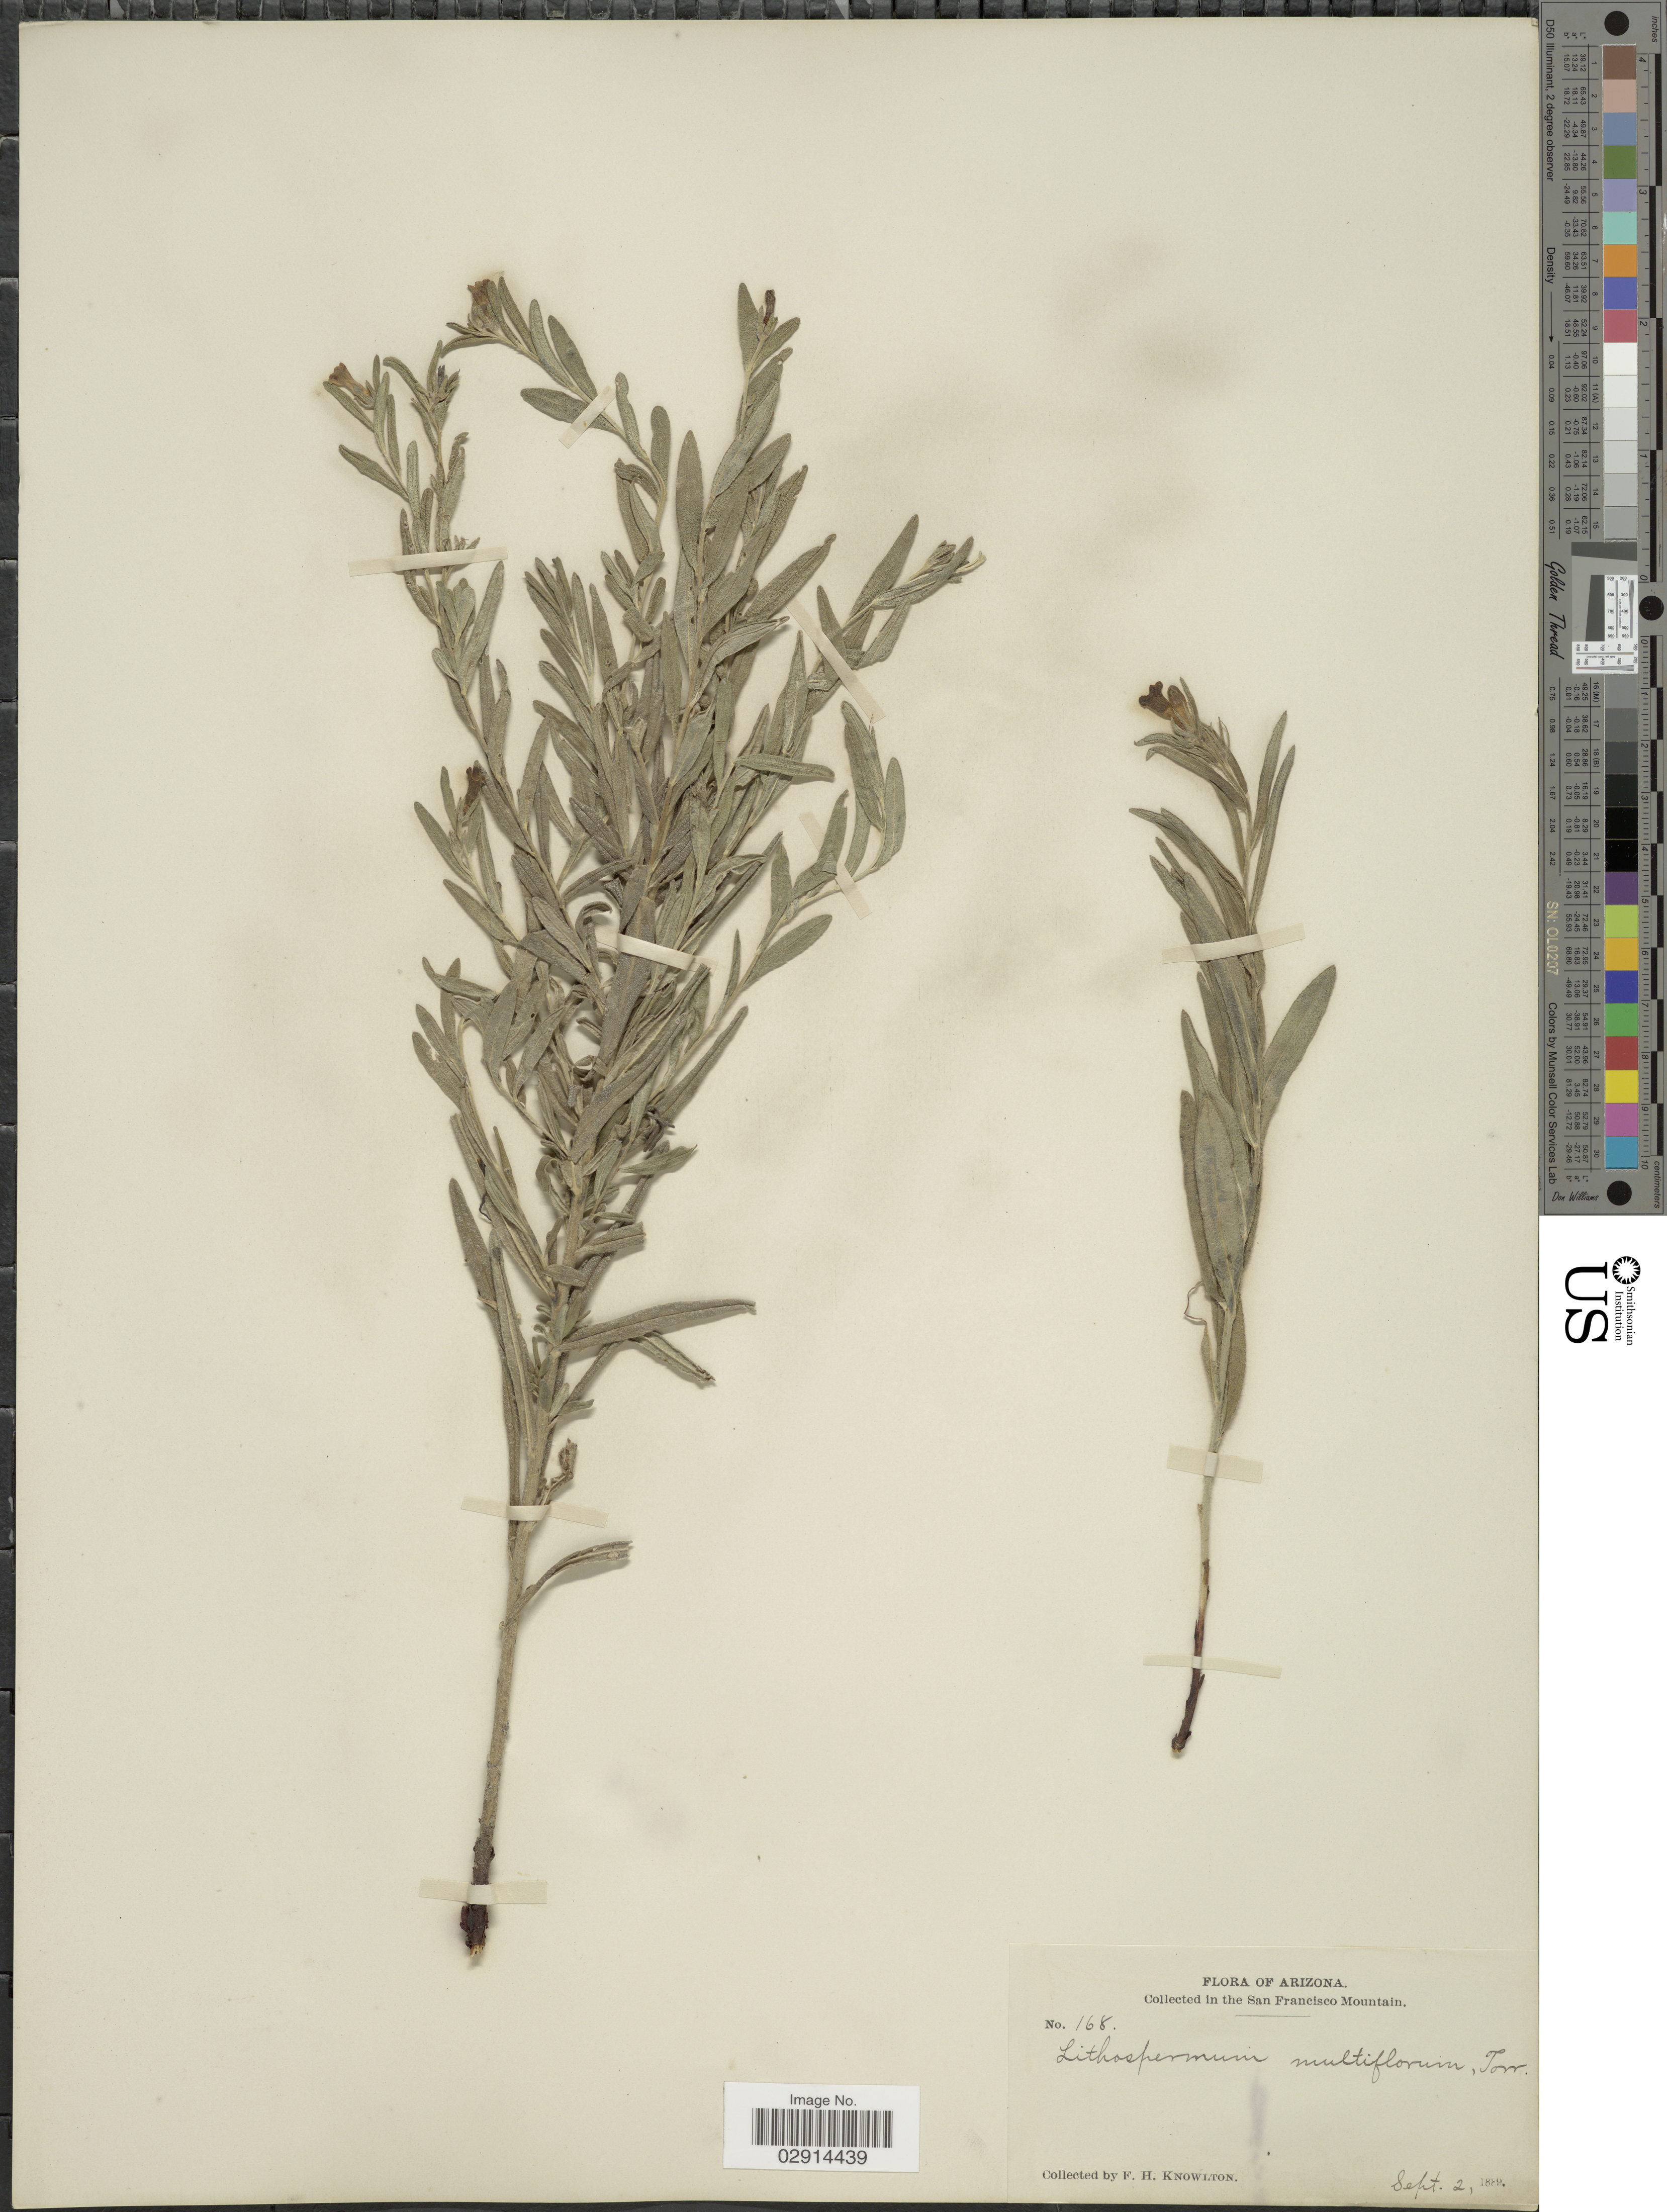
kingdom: Plantae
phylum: Tracheophyta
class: Magnoliopsida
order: Boraginales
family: Boraginaceae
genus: Lithospermum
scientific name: Lithospermum multiflorum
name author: Torr. ex A. Gray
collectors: F. H. Knowlton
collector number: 168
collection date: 1889-09-02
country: United States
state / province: Arizona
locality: San Francisco Mountain.